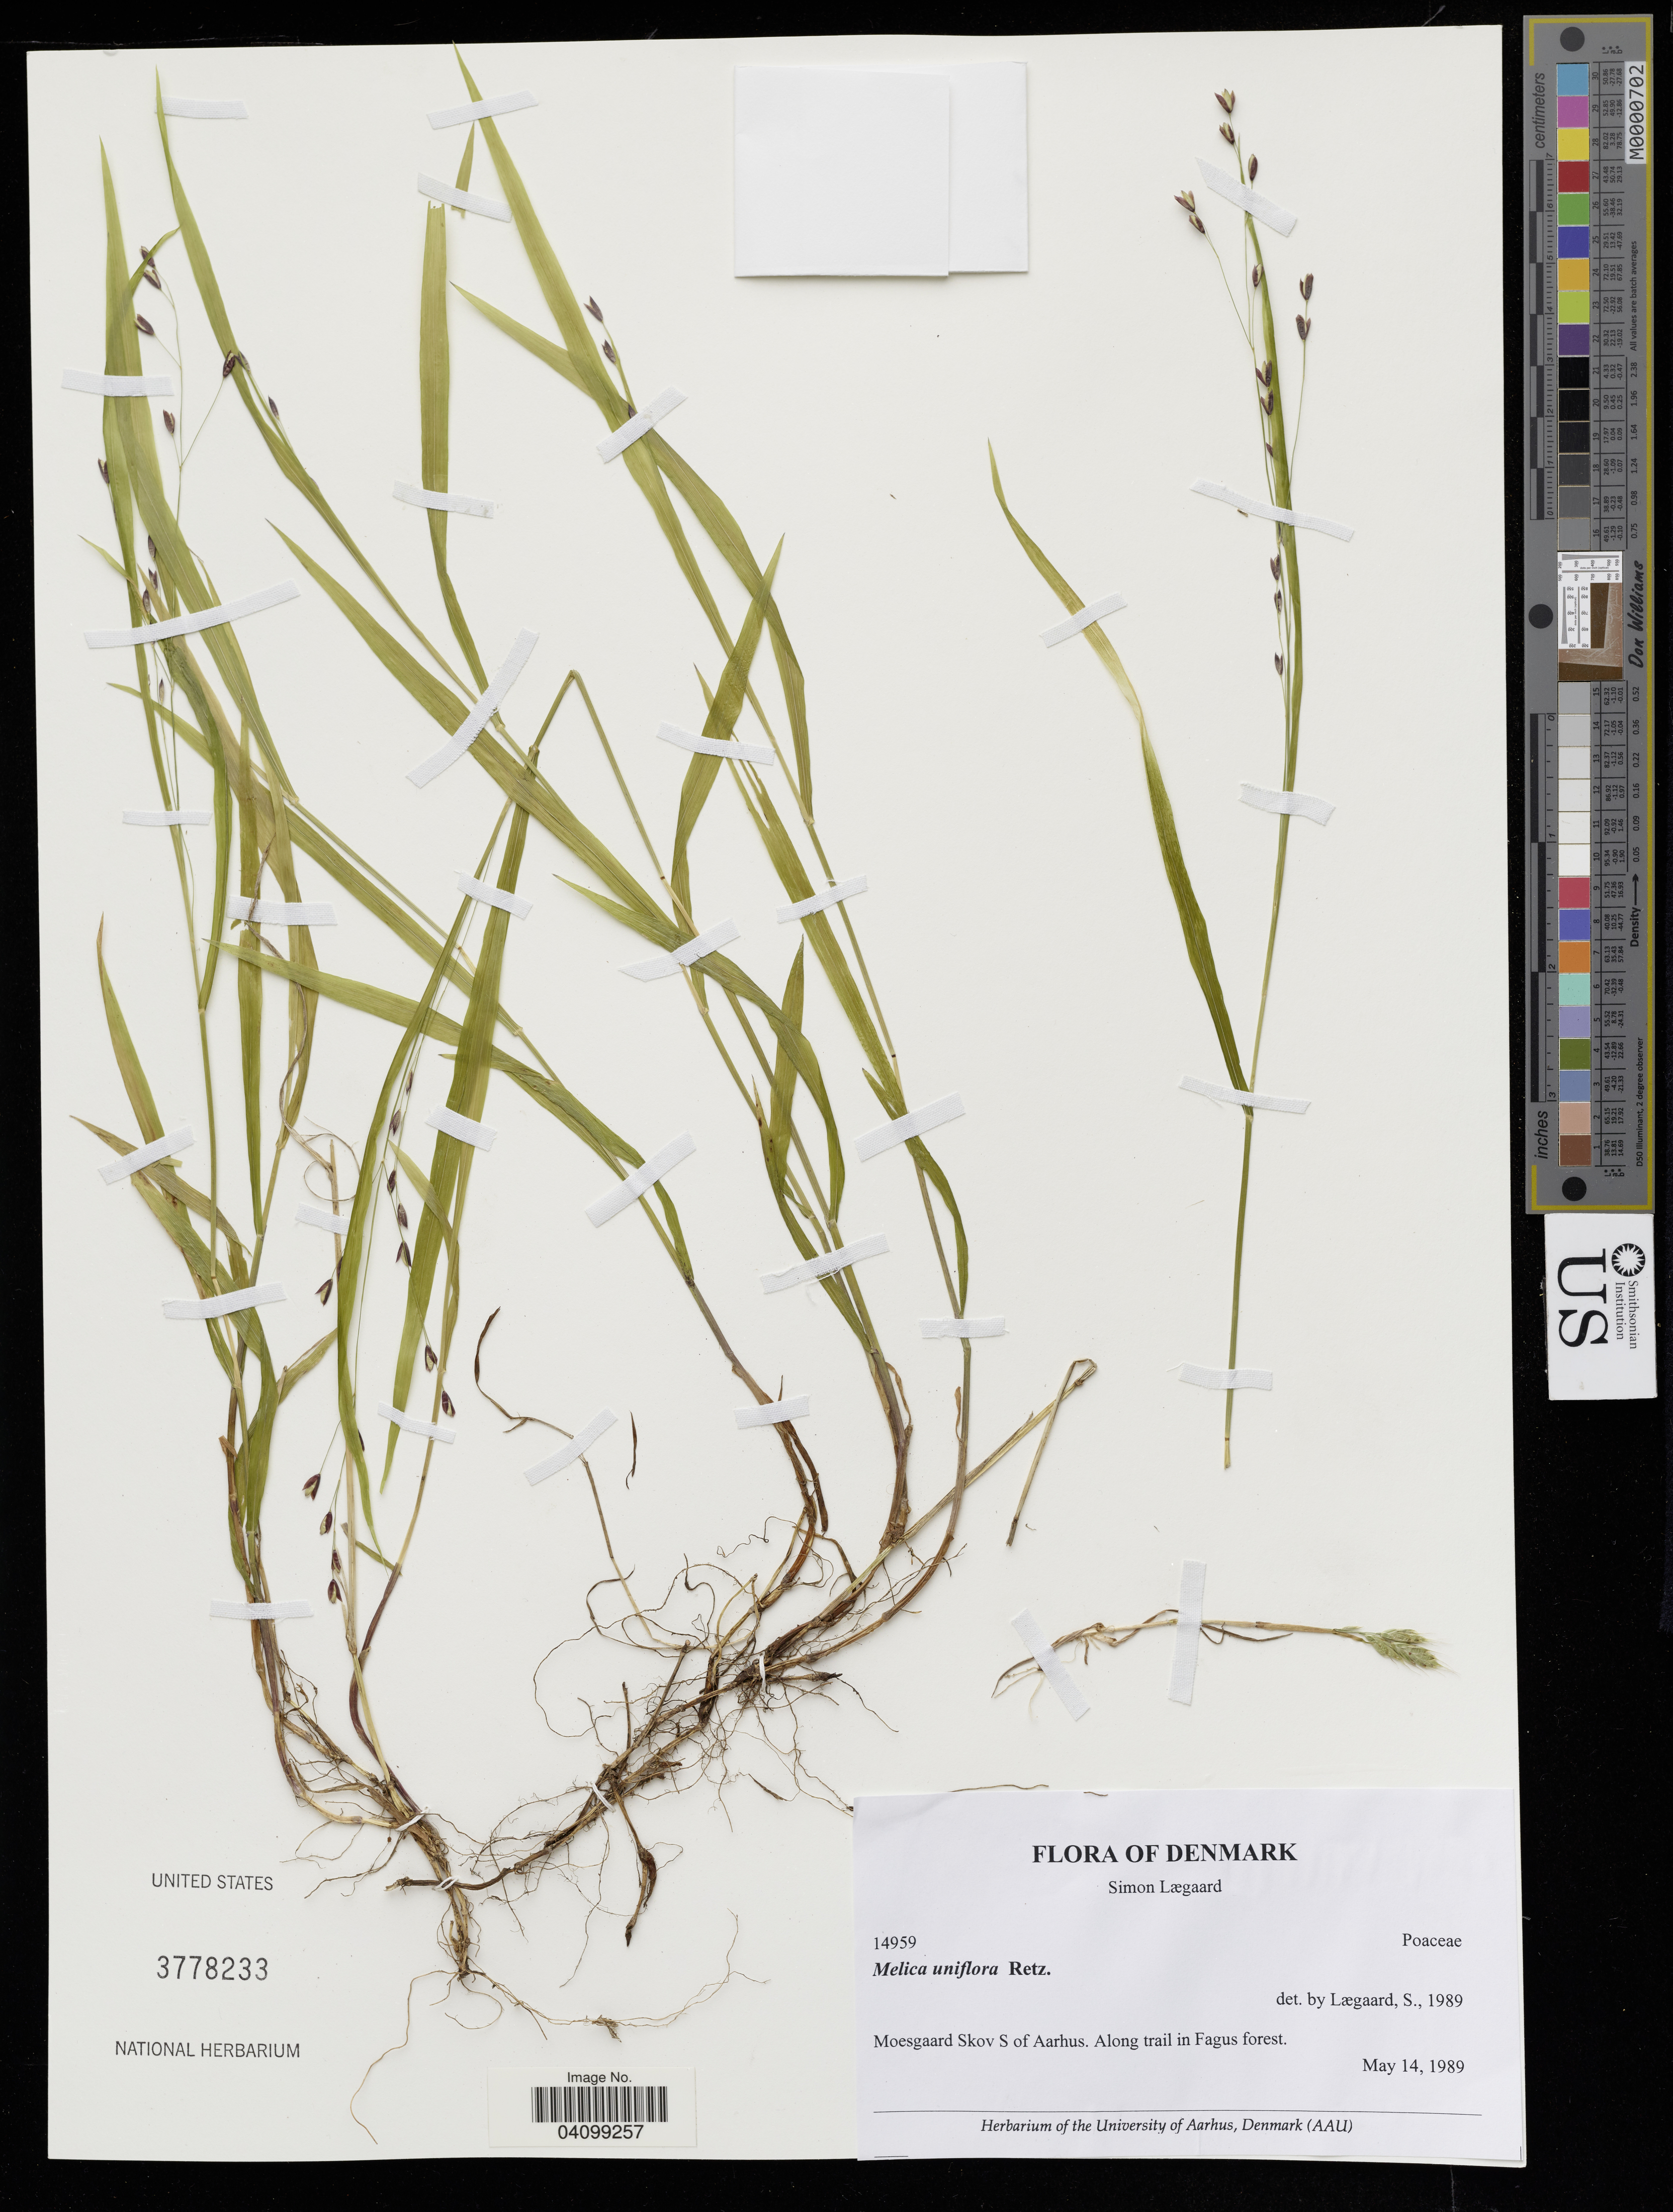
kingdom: Plantae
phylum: Tracheophyta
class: Liliopsida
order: Poales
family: Poaceae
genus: Melica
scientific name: Melica uniflora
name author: Retz.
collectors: S. Lægaard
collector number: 14959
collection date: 1989-05-15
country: Denmark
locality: Moesgaard Skov S of Aarhus.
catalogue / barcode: US 3778233